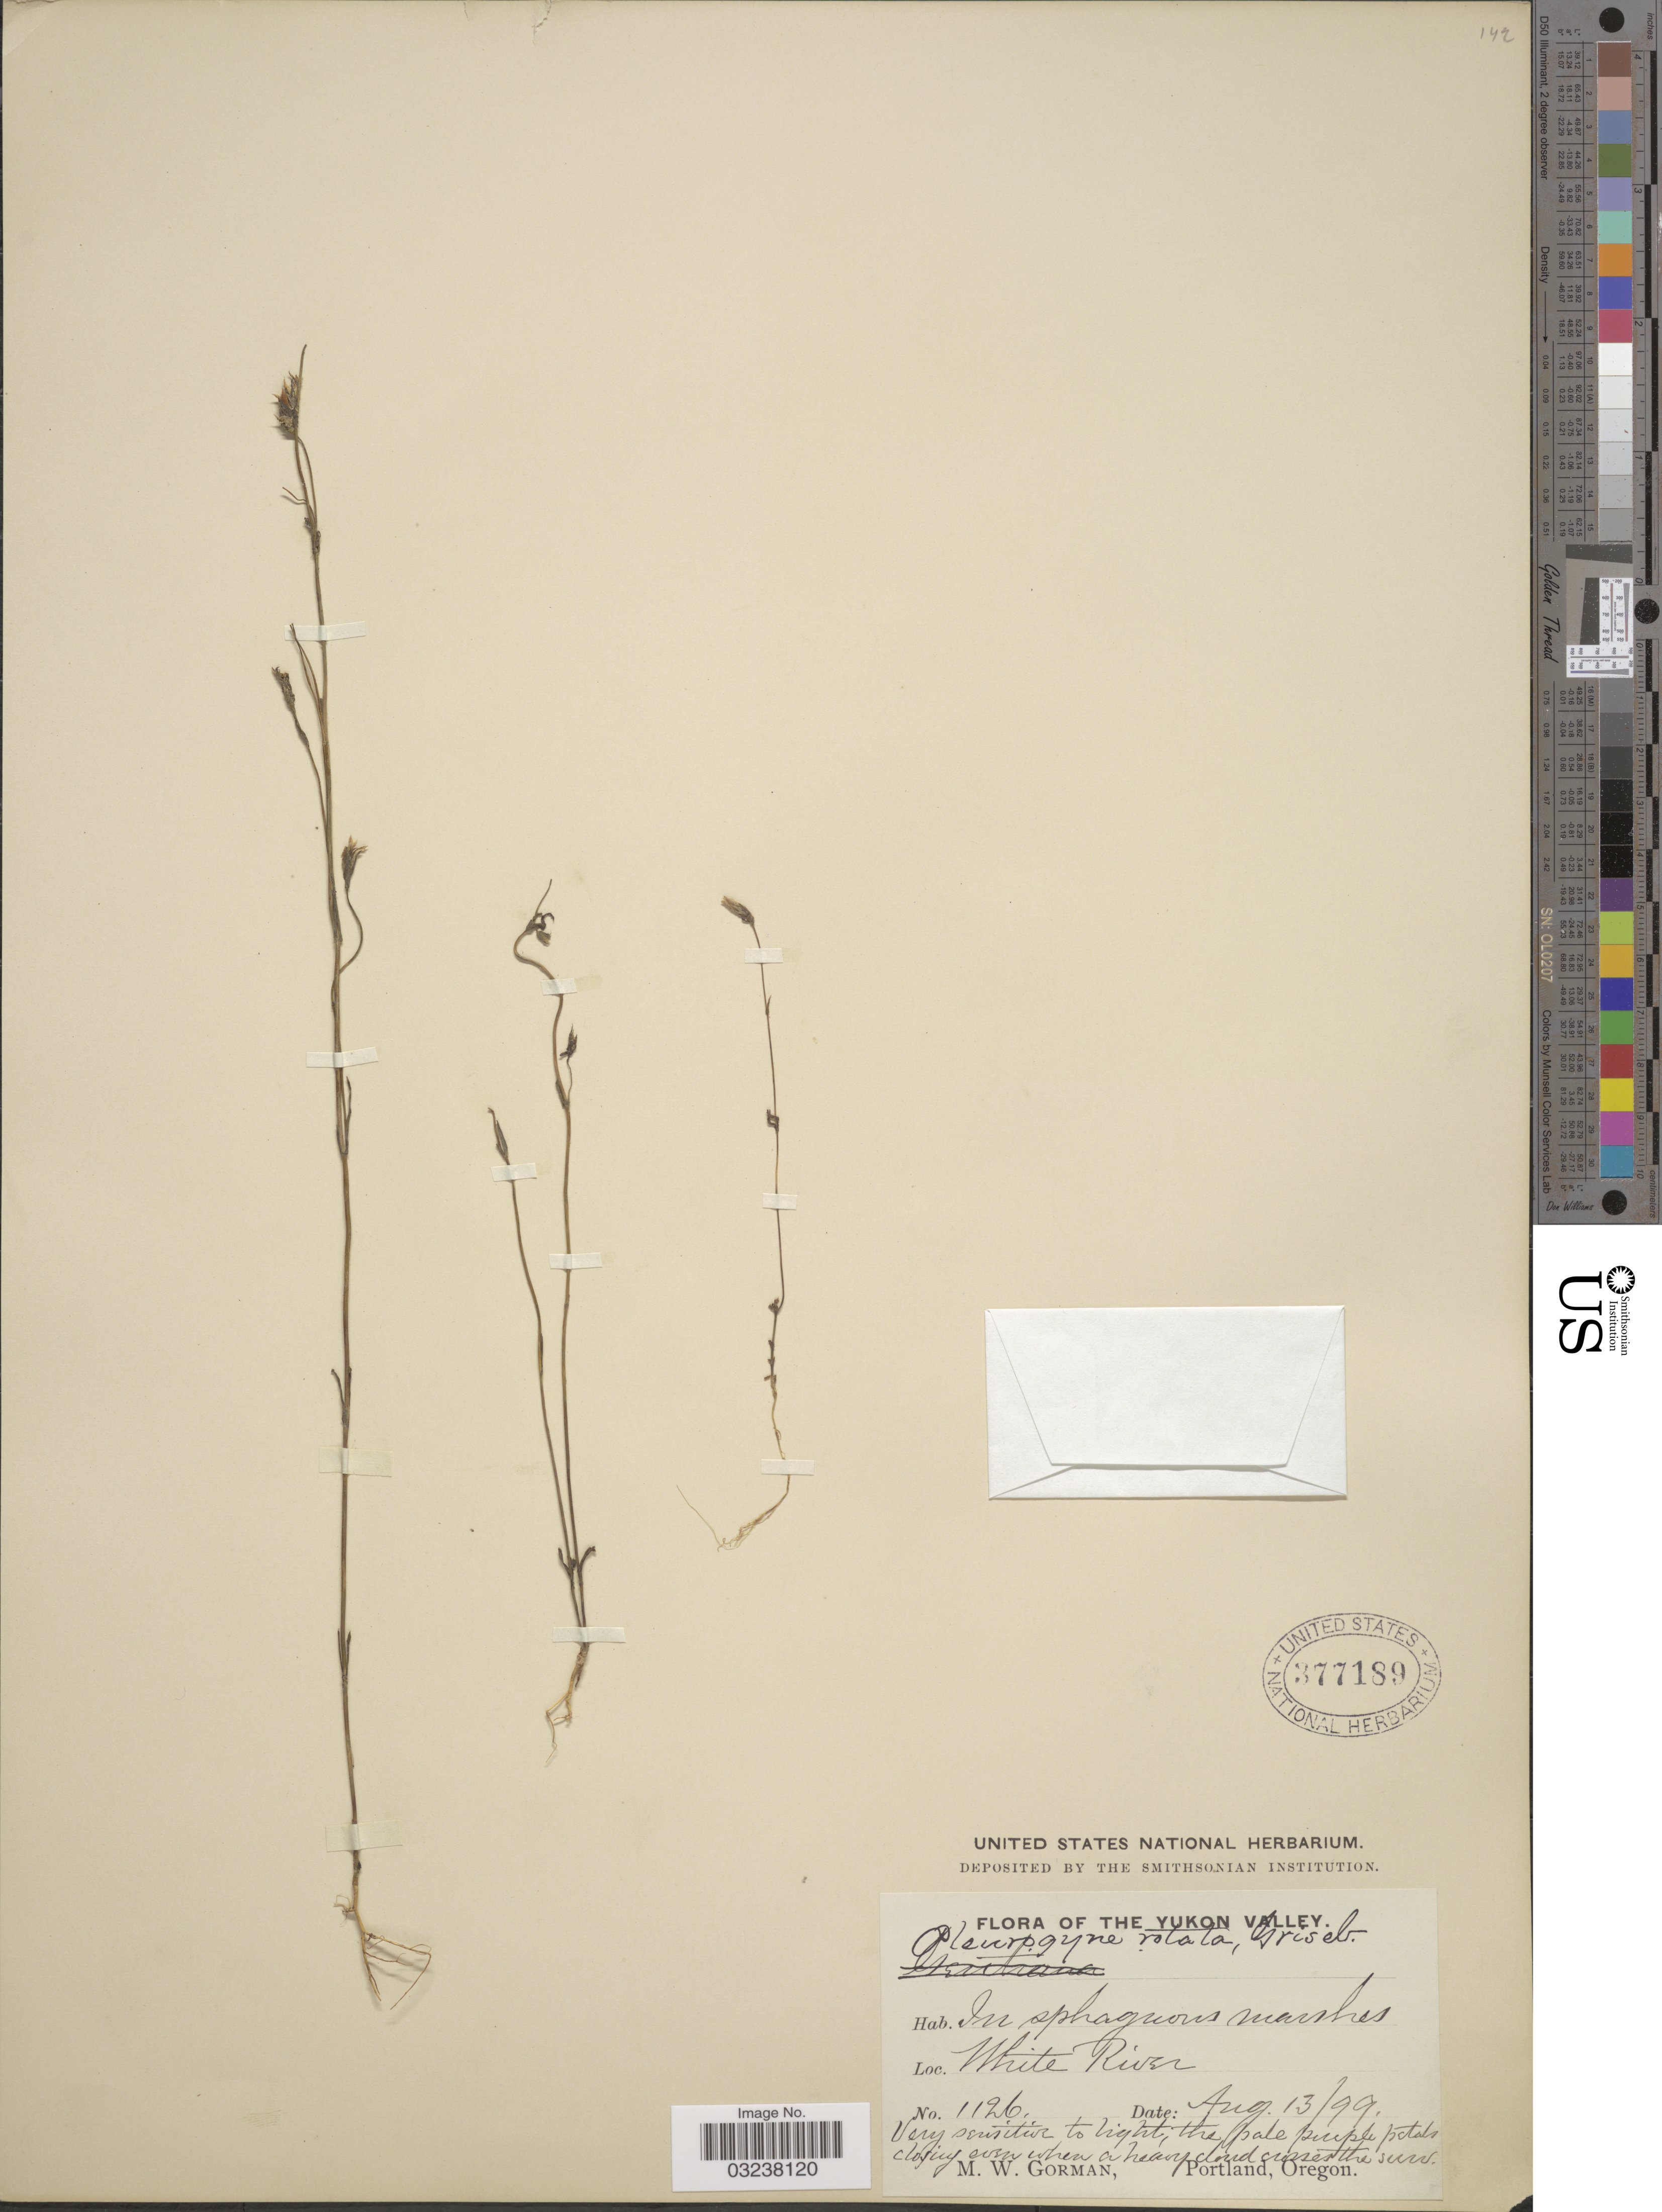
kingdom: Plantae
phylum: Tracheophyta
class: Magnoliopsida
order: Gentianales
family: Gentianaceae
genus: Lomatogonium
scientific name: Lomatogonium rotatum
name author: (L.) Fr.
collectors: M. W. Gorman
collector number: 1126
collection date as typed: Transcribed d/m/y: 13/8/99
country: Canada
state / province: Yukon Territory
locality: Yukon Valley. White River.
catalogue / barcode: US 377189